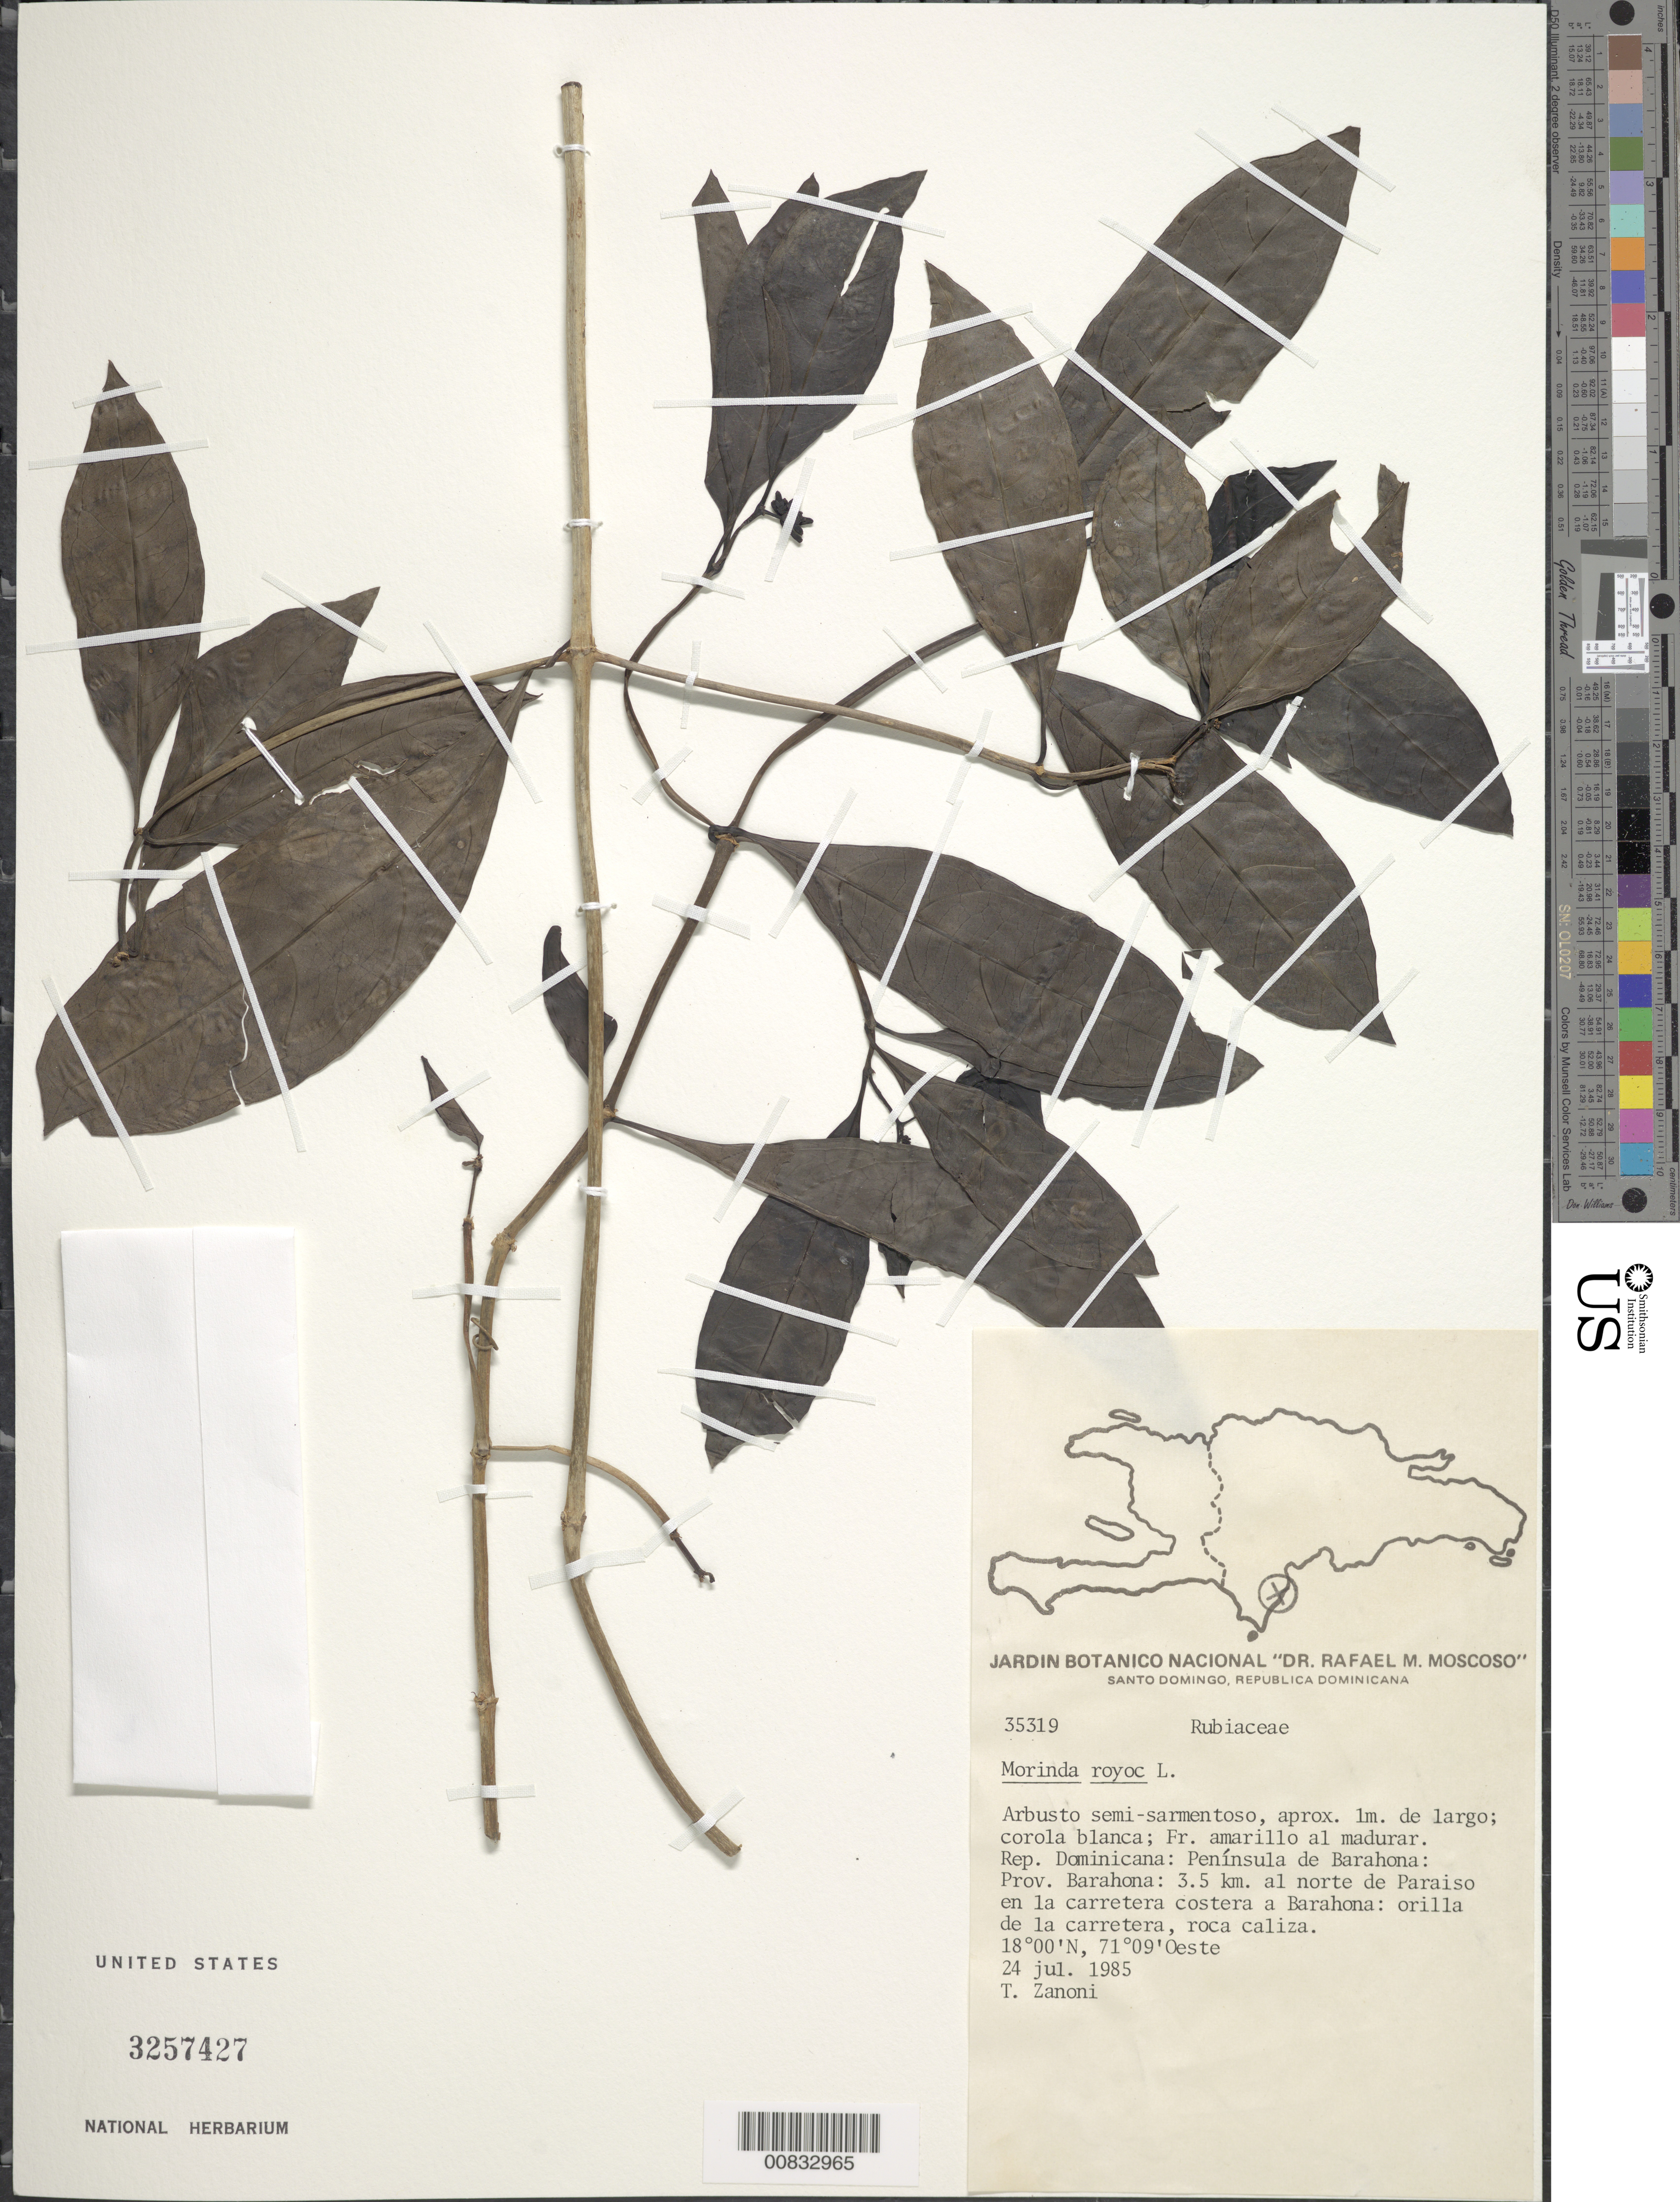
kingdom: Plantae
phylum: Tracheophyta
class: Magnoliopsida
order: Gentianales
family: Rubiaceae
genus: Morinda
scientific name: Morinda royoc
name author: L.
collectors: T. A. Zanoni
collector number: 35319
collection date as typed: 24 Jul 1985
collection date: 1985-07-24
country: Dominican Republic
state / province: Barahona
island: Hispaniola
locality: Península de Barahona, 3.5 km al norte de Paraiso en la carretera costera a Barahona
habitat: Orilla de la carretera, roca caliza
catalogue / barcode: US 3257427